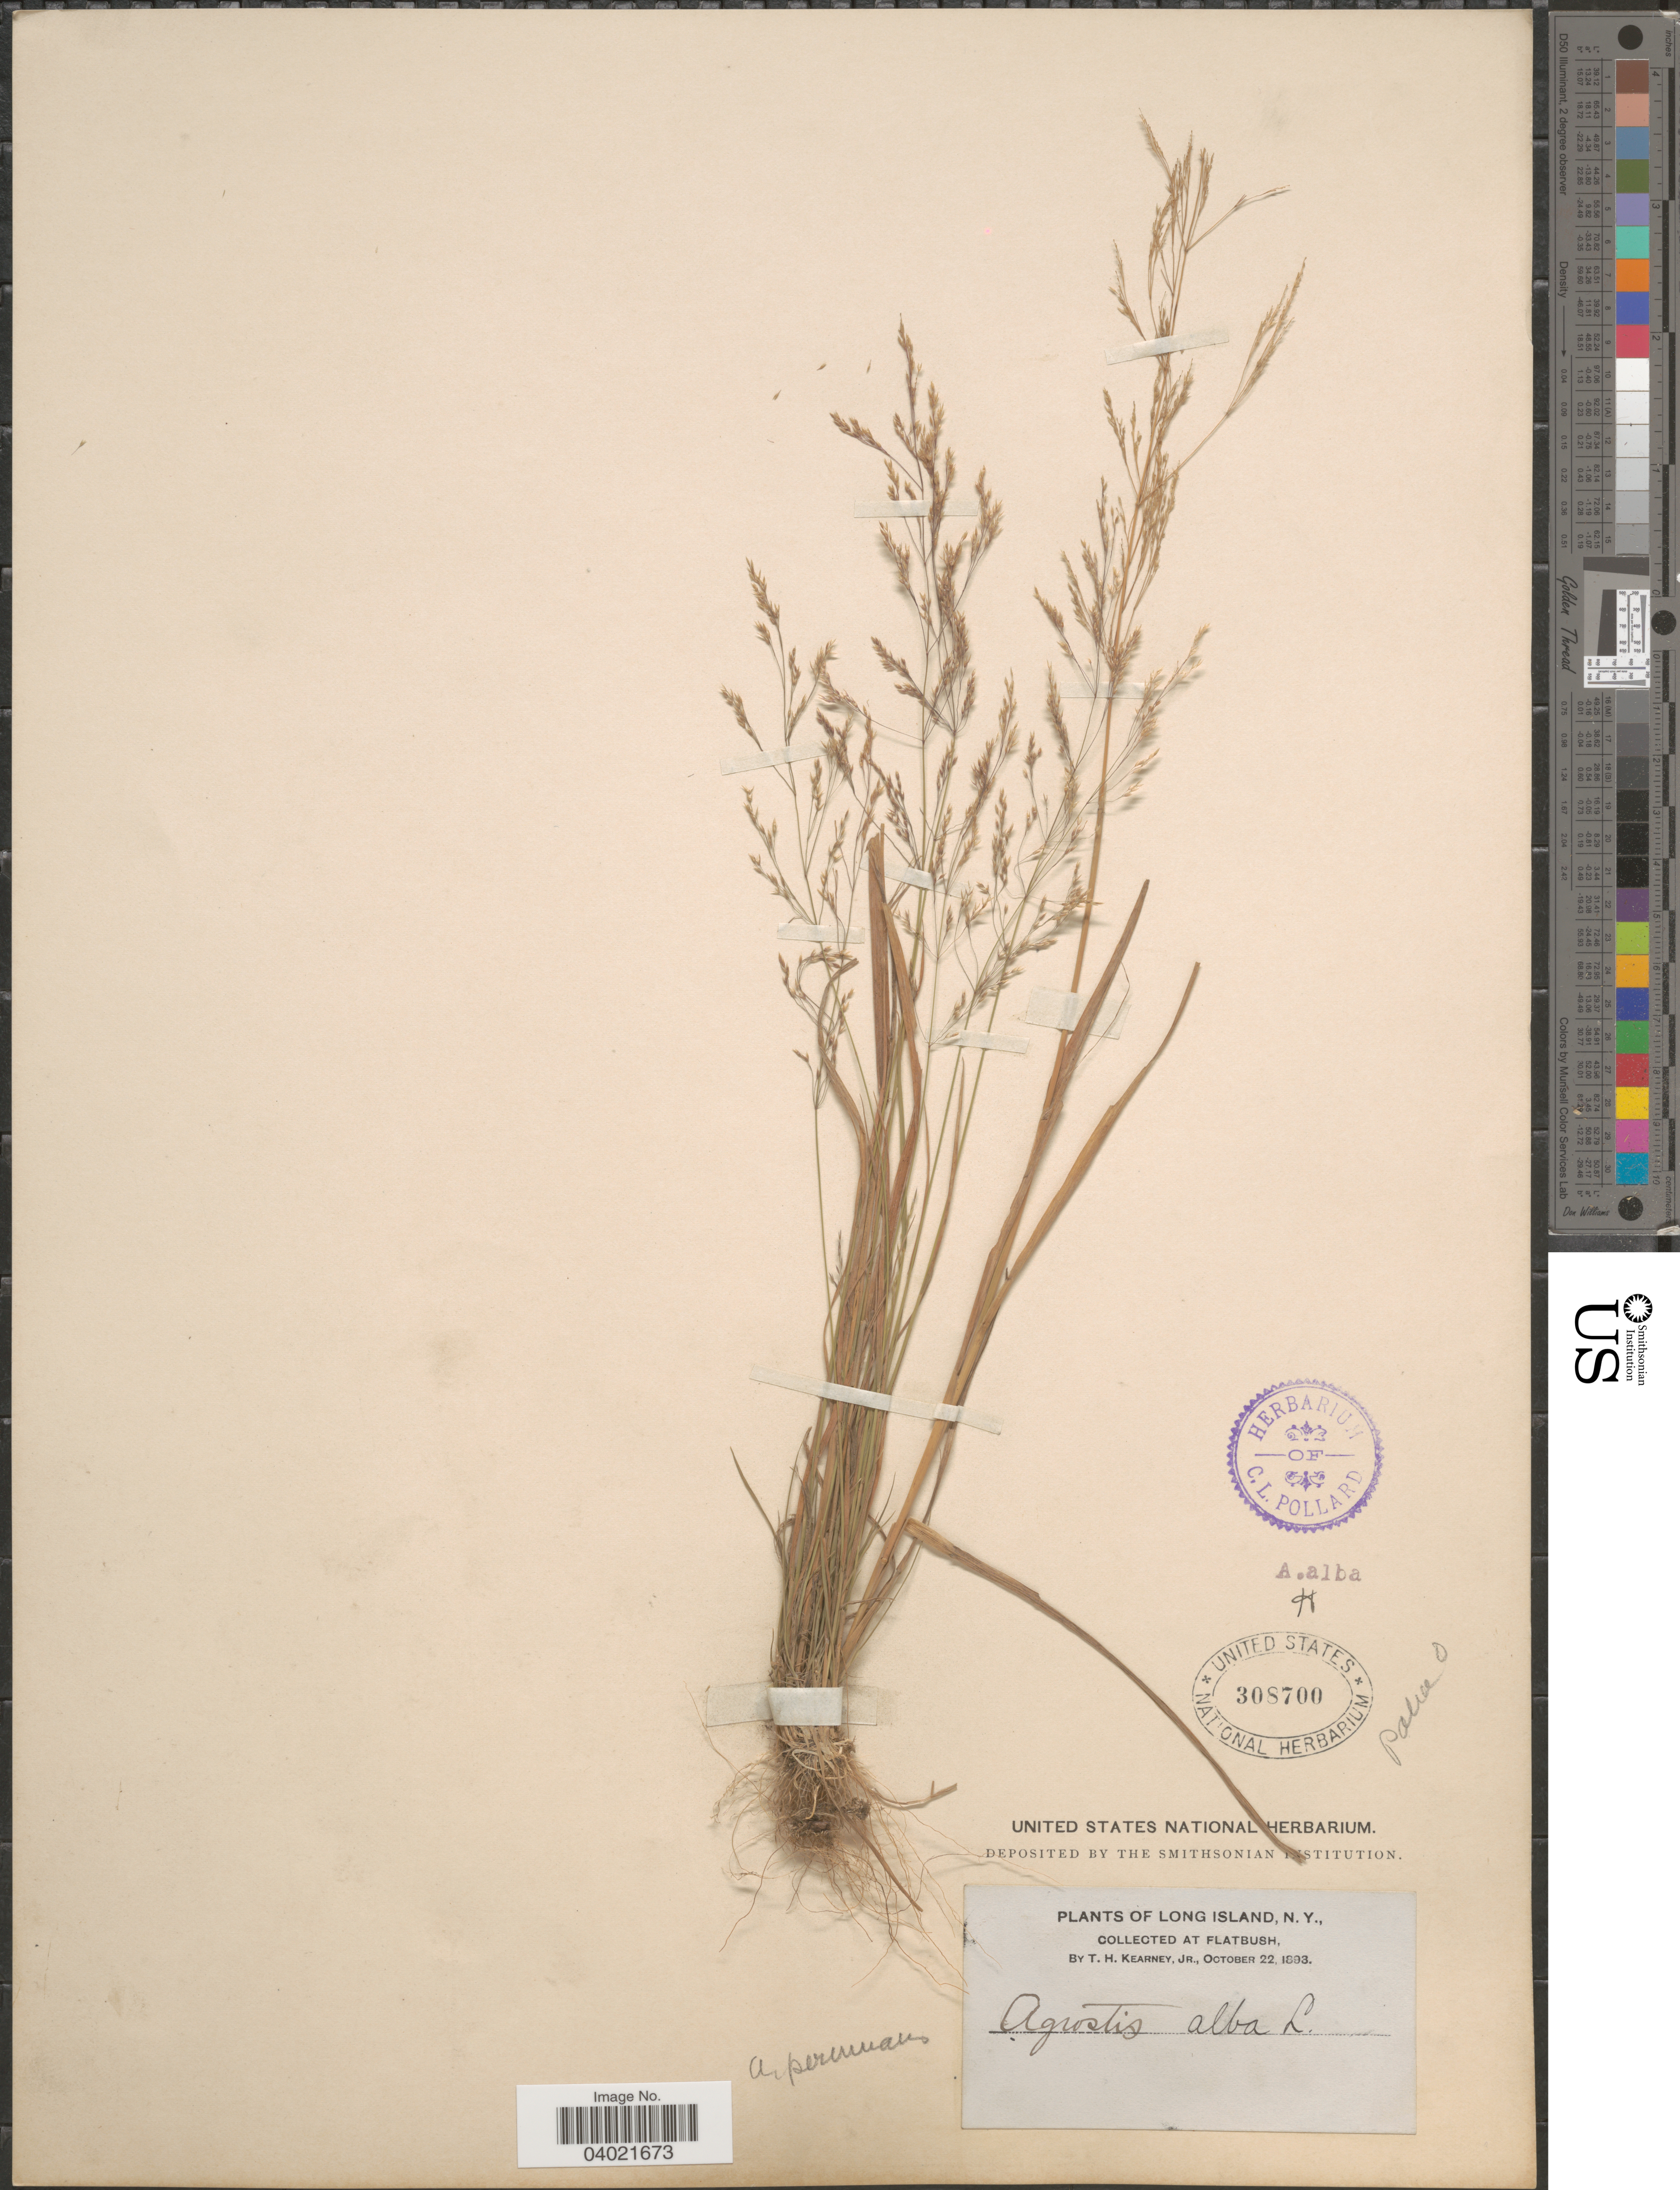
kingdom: Plantae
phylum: Tracheophyta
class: Liliopsida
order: Poales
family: Poaceae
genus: Agrostis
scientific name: Agrostis perennans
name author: (Walter) Tuck.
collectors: T. H. Kearney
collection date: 1893-10-22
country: United States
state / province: New York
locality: Long Island. At Flatbush.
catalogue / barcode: US 308700